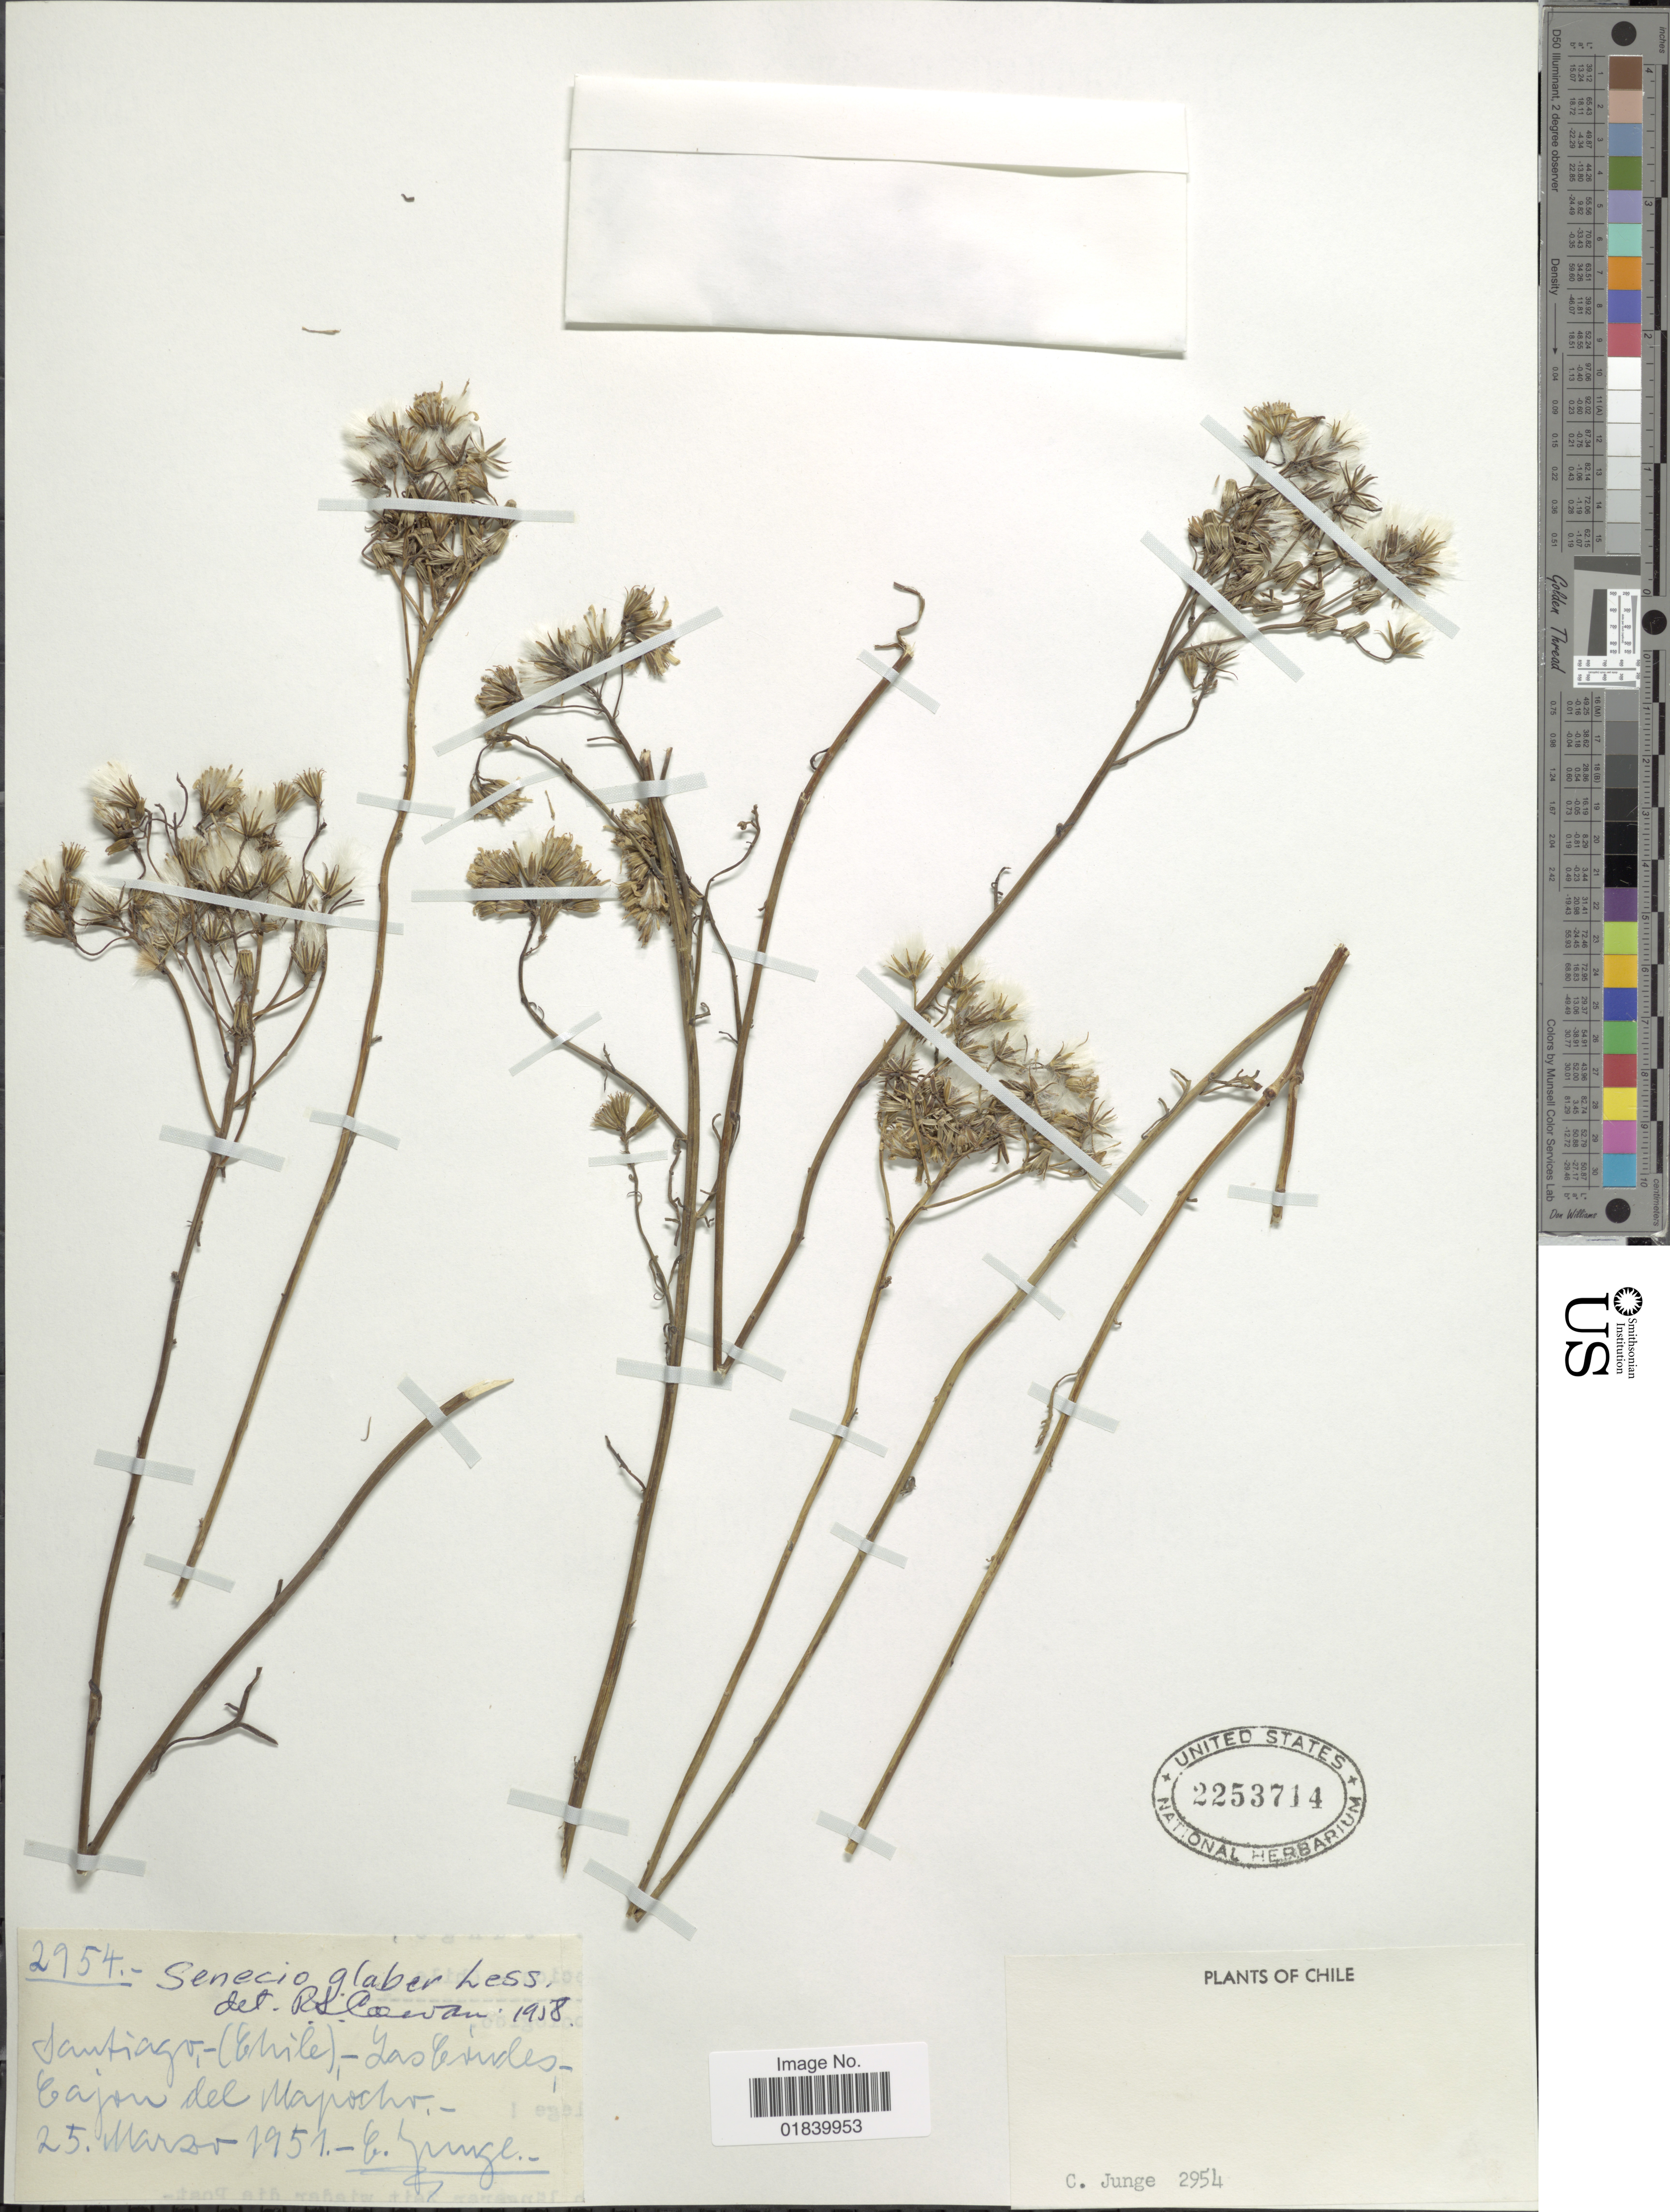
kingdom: Plantae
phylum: Tracheophyta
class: Magnoliopsida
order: Asterales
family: Asteraceae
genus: Senecio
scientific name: Senecio glaber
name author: Less.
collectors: E. Junge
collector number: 2954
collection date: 1951-03-25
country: Chile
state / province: Región Metropolitana (RM)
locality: Santiago - (Chile) - Las Condes, Cajon del Mapocho.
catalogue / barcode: US 2253714